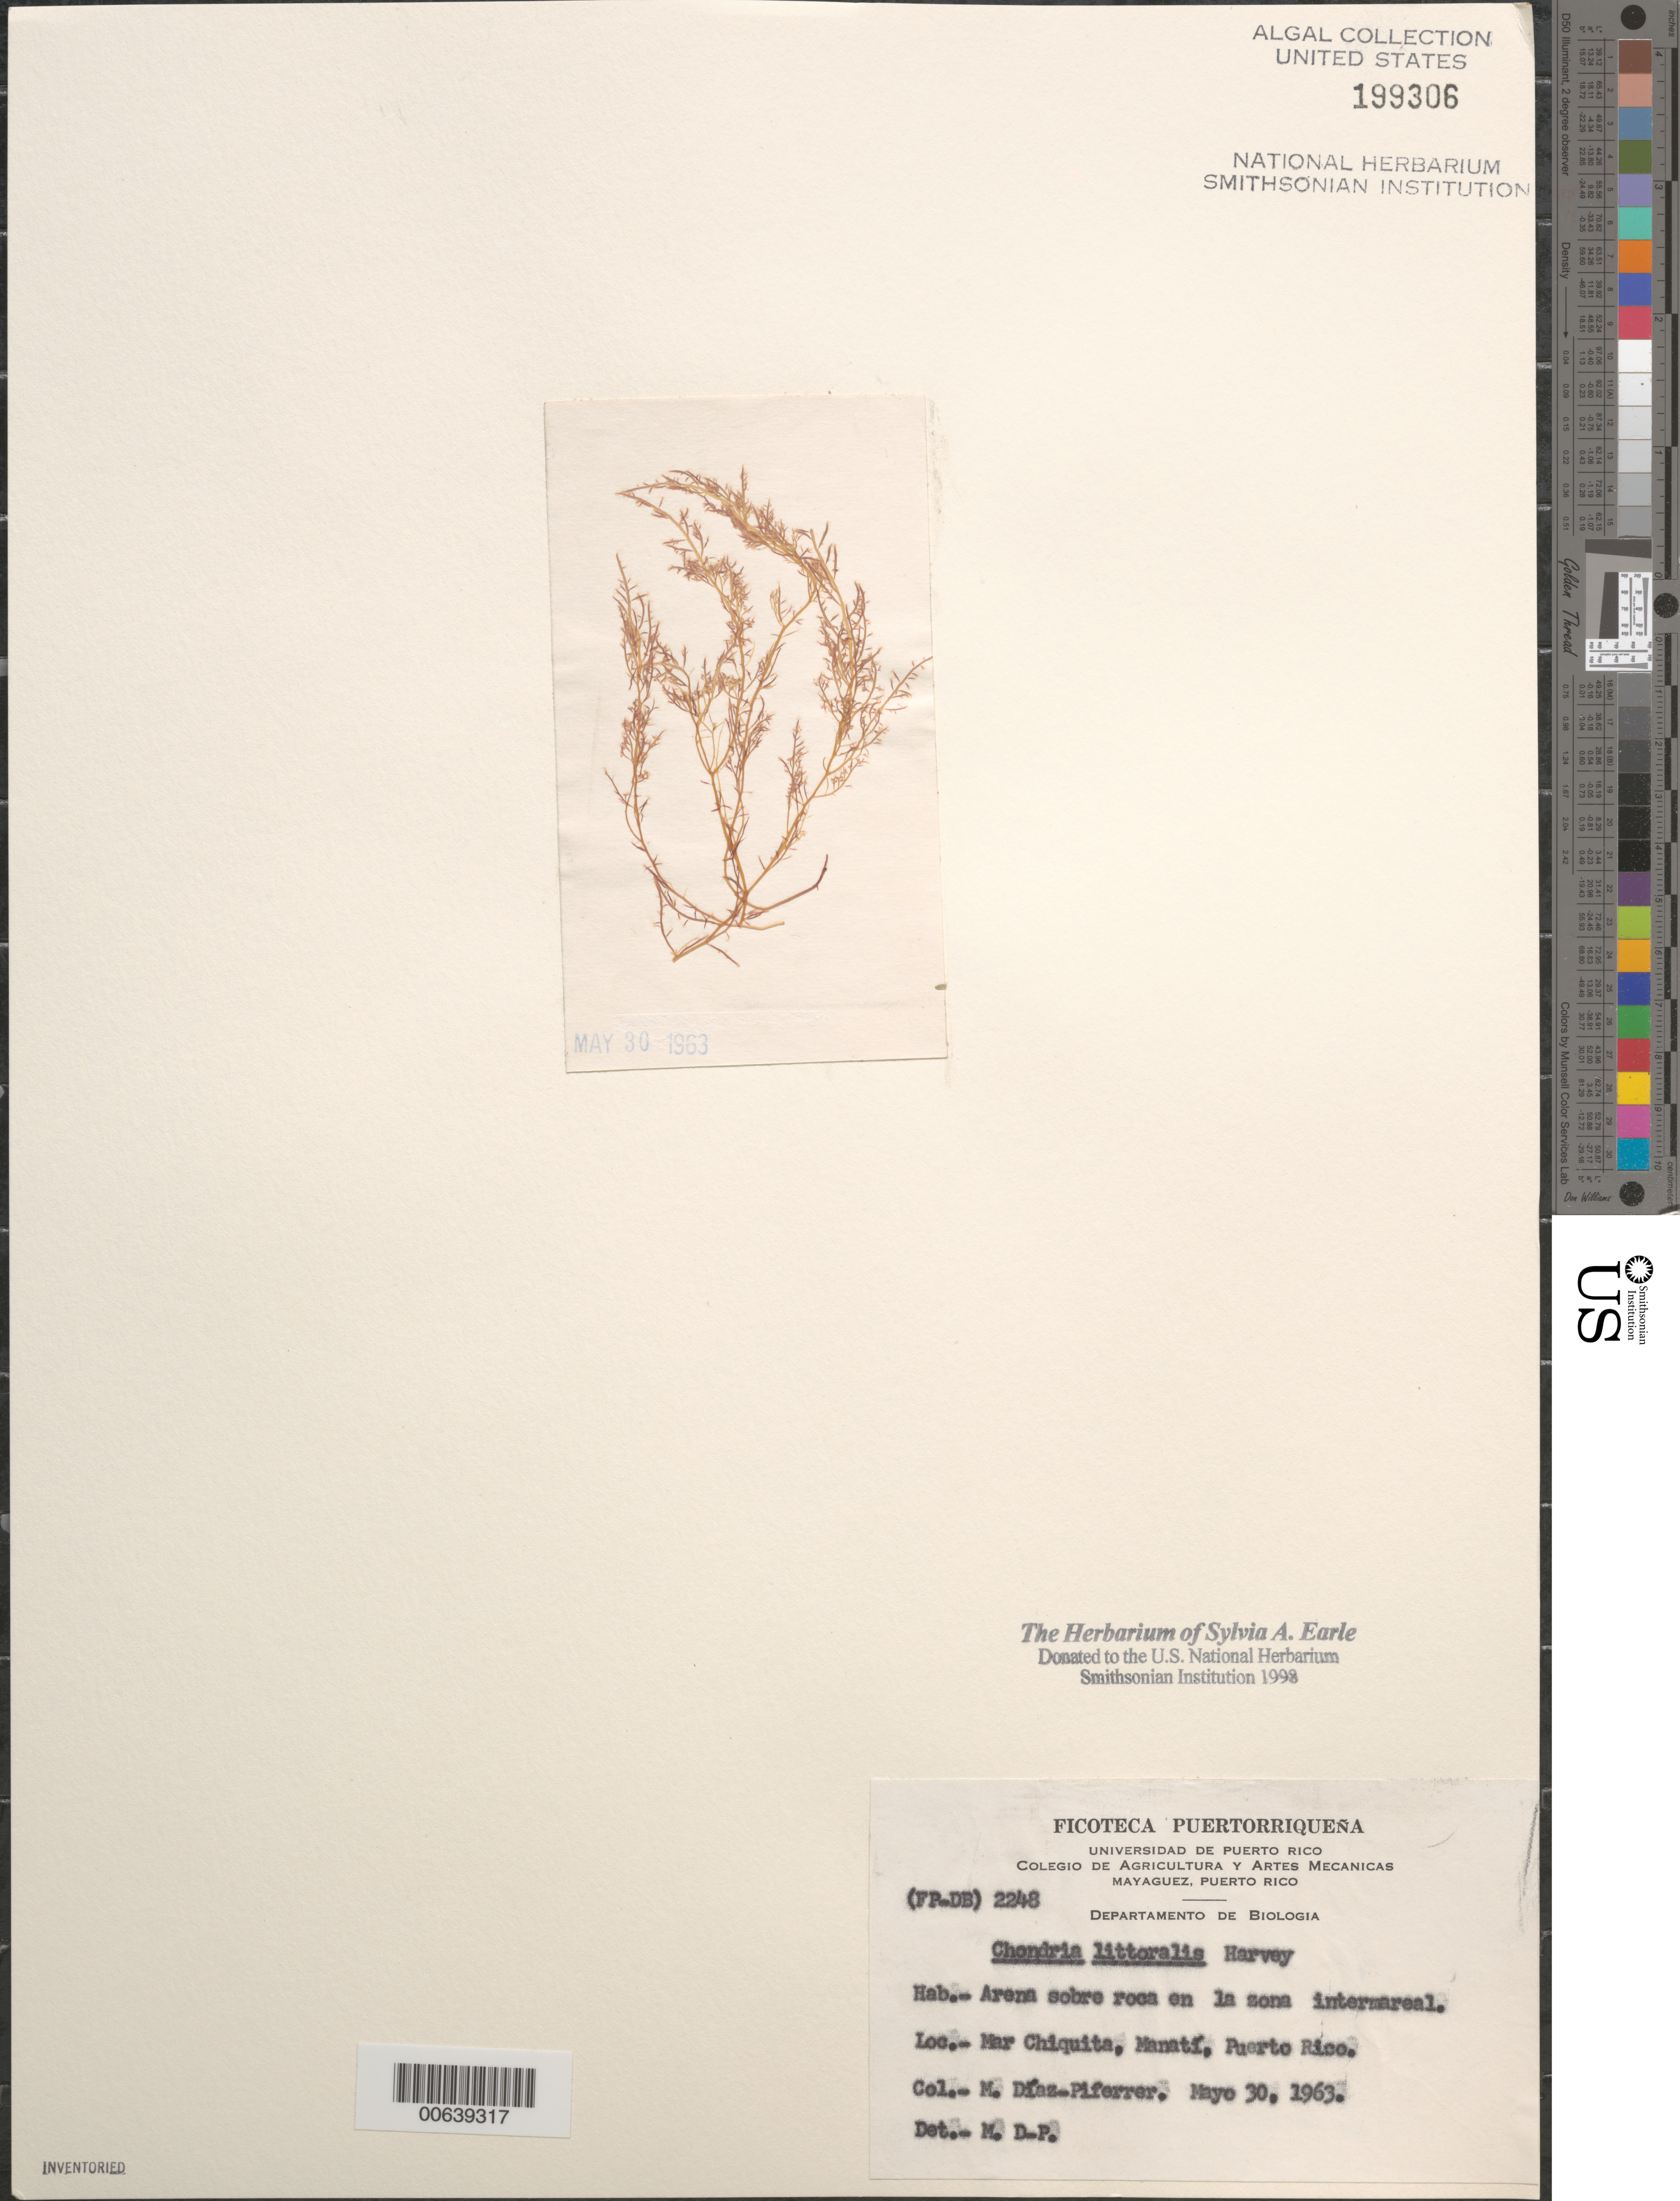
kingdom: Plantae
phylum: Rhodophyta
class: Florideophyceae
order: Ceramiales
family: Rhodomelaceae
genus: Chondria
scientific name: Chondria littoralis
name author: Harv.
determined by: Diaz-Piferrer, M.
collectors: M. Diaz-Piferrer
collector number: (fp-db) 2248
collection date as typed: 30 May 1963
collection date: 1963-05-30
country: Puerto Rico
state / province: Manati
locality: Mar Chiquita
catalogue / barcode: US 199306